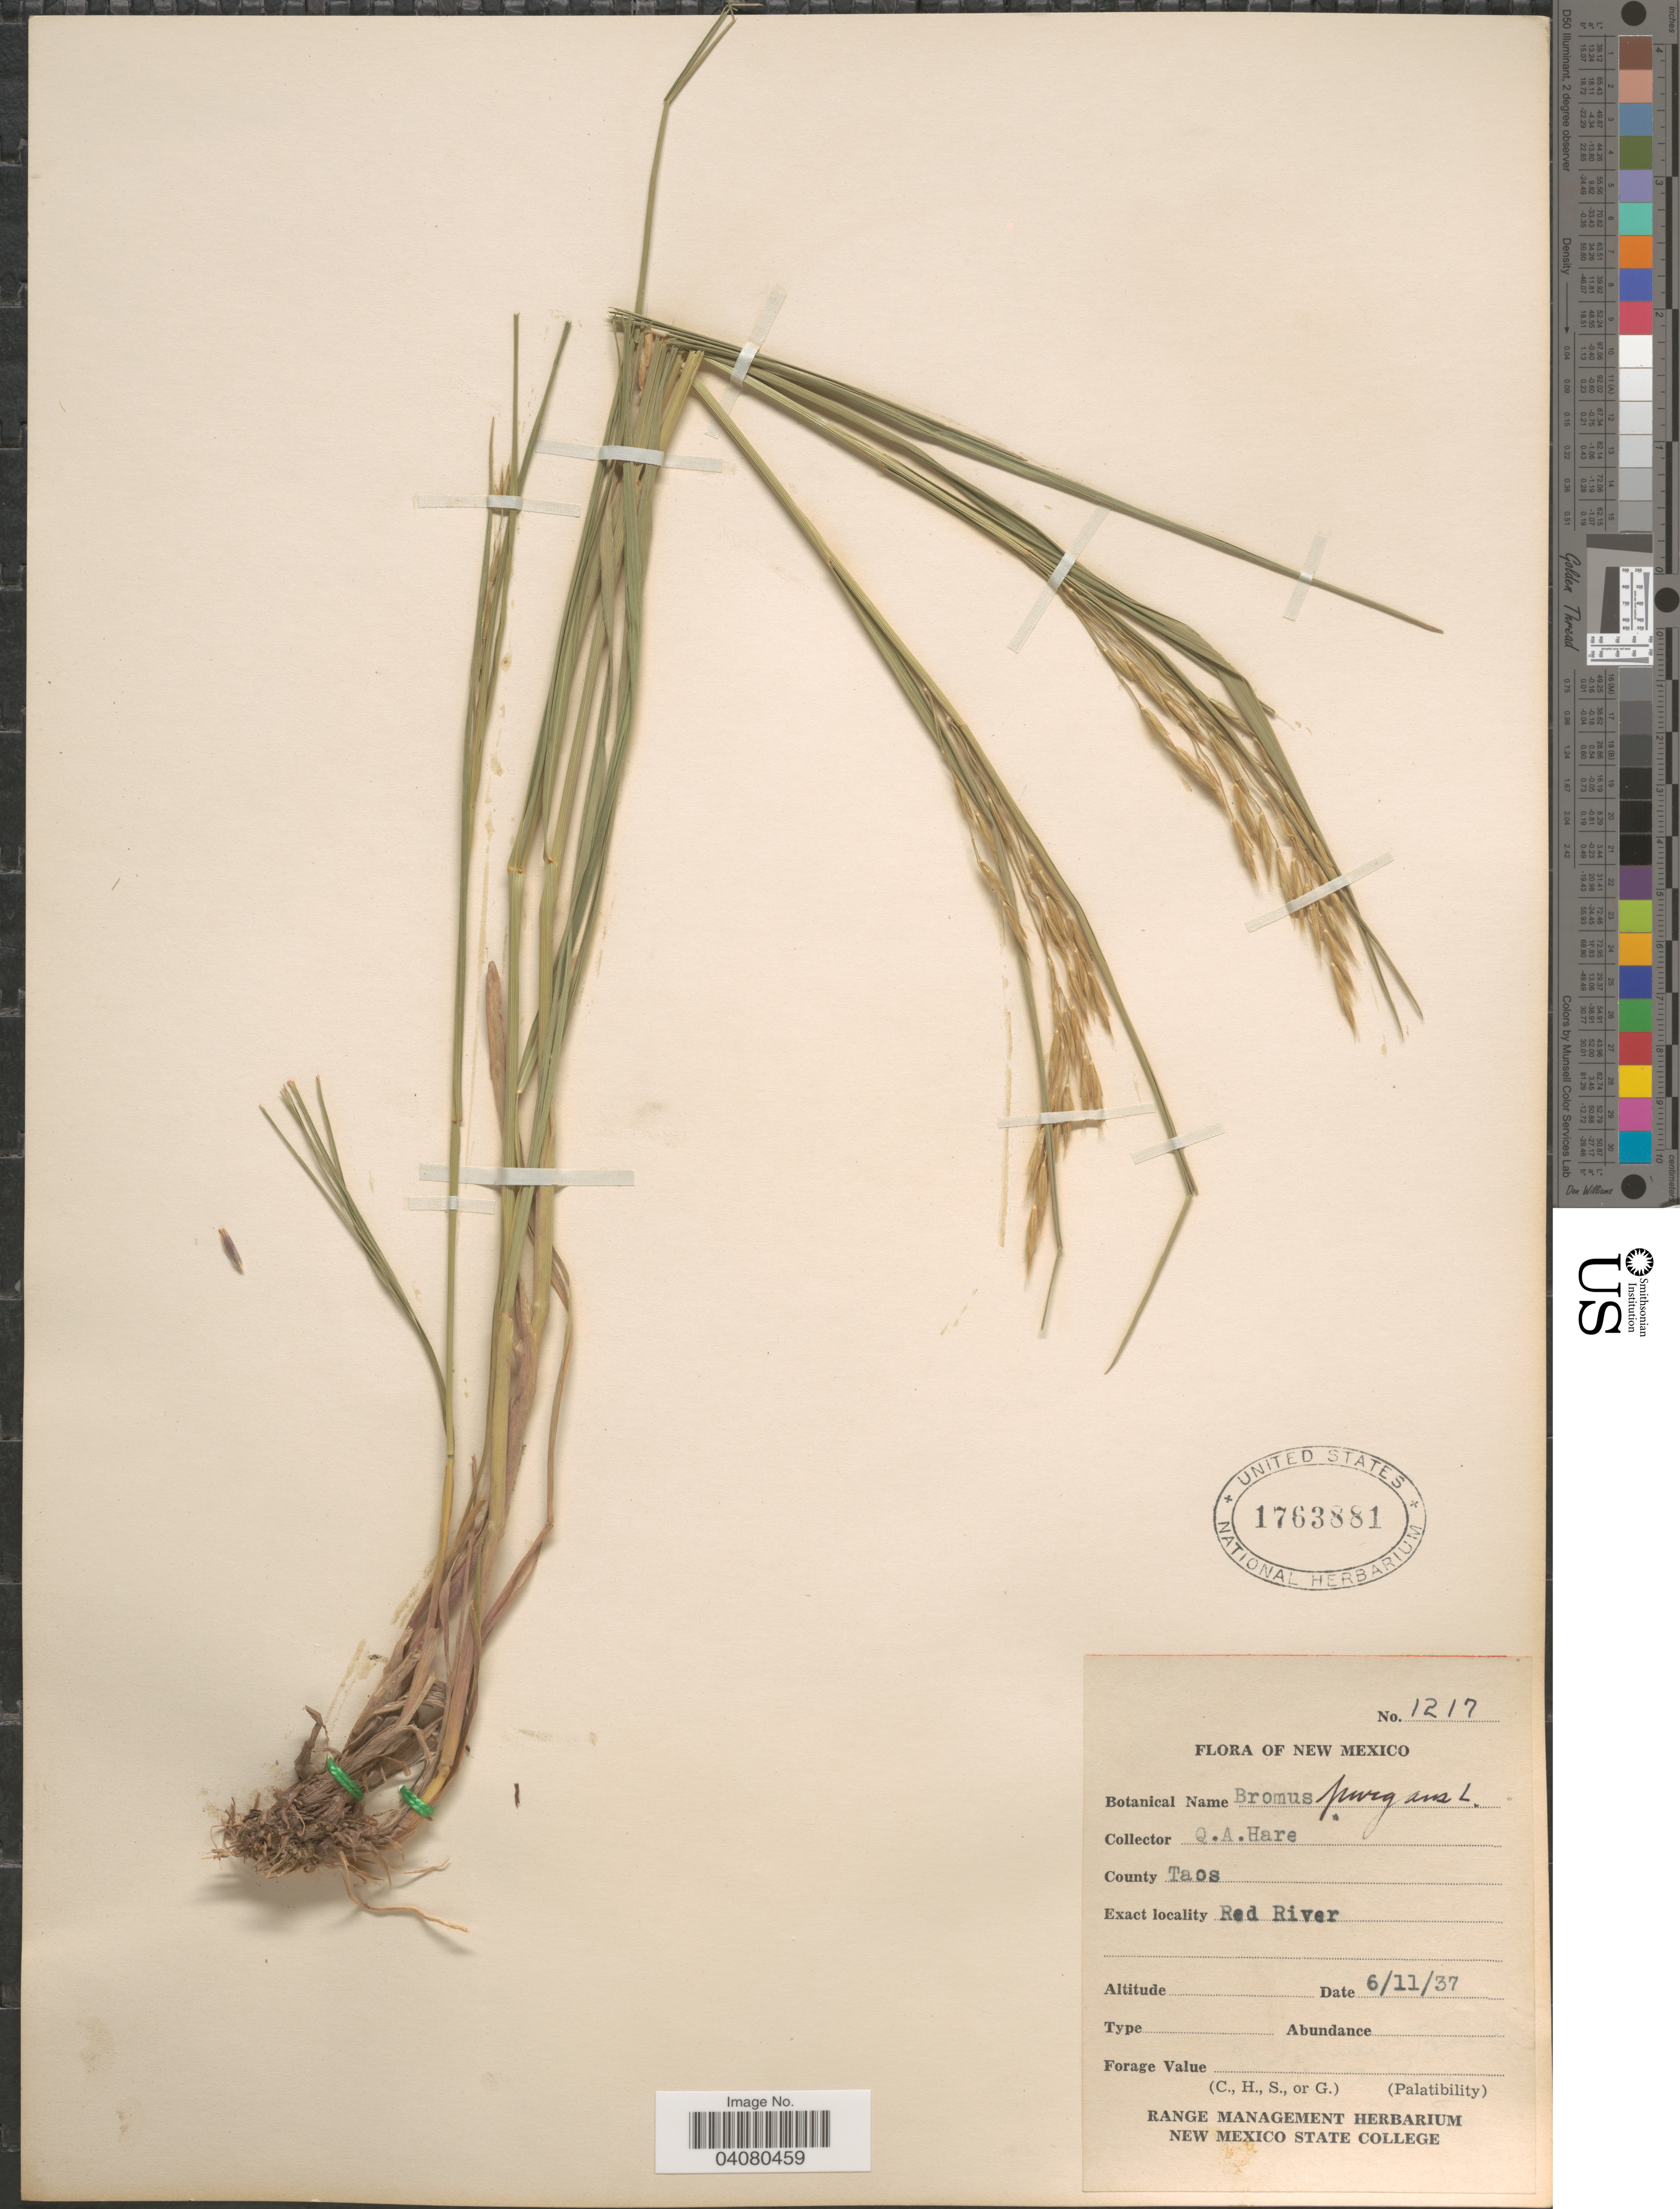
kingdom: Plantae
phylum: Tracheophyta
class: Liliopsida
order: Poales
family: Poaceae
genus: Bromus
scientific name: Bromus anomalus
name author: Rupr. ex E. Fourn.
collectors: Q. Hare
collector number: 1217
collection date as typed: Transcribed d/m/y: 11/6/37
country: United States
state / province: New Mexico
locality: County Taos. Red River.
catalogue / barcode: US 1763881